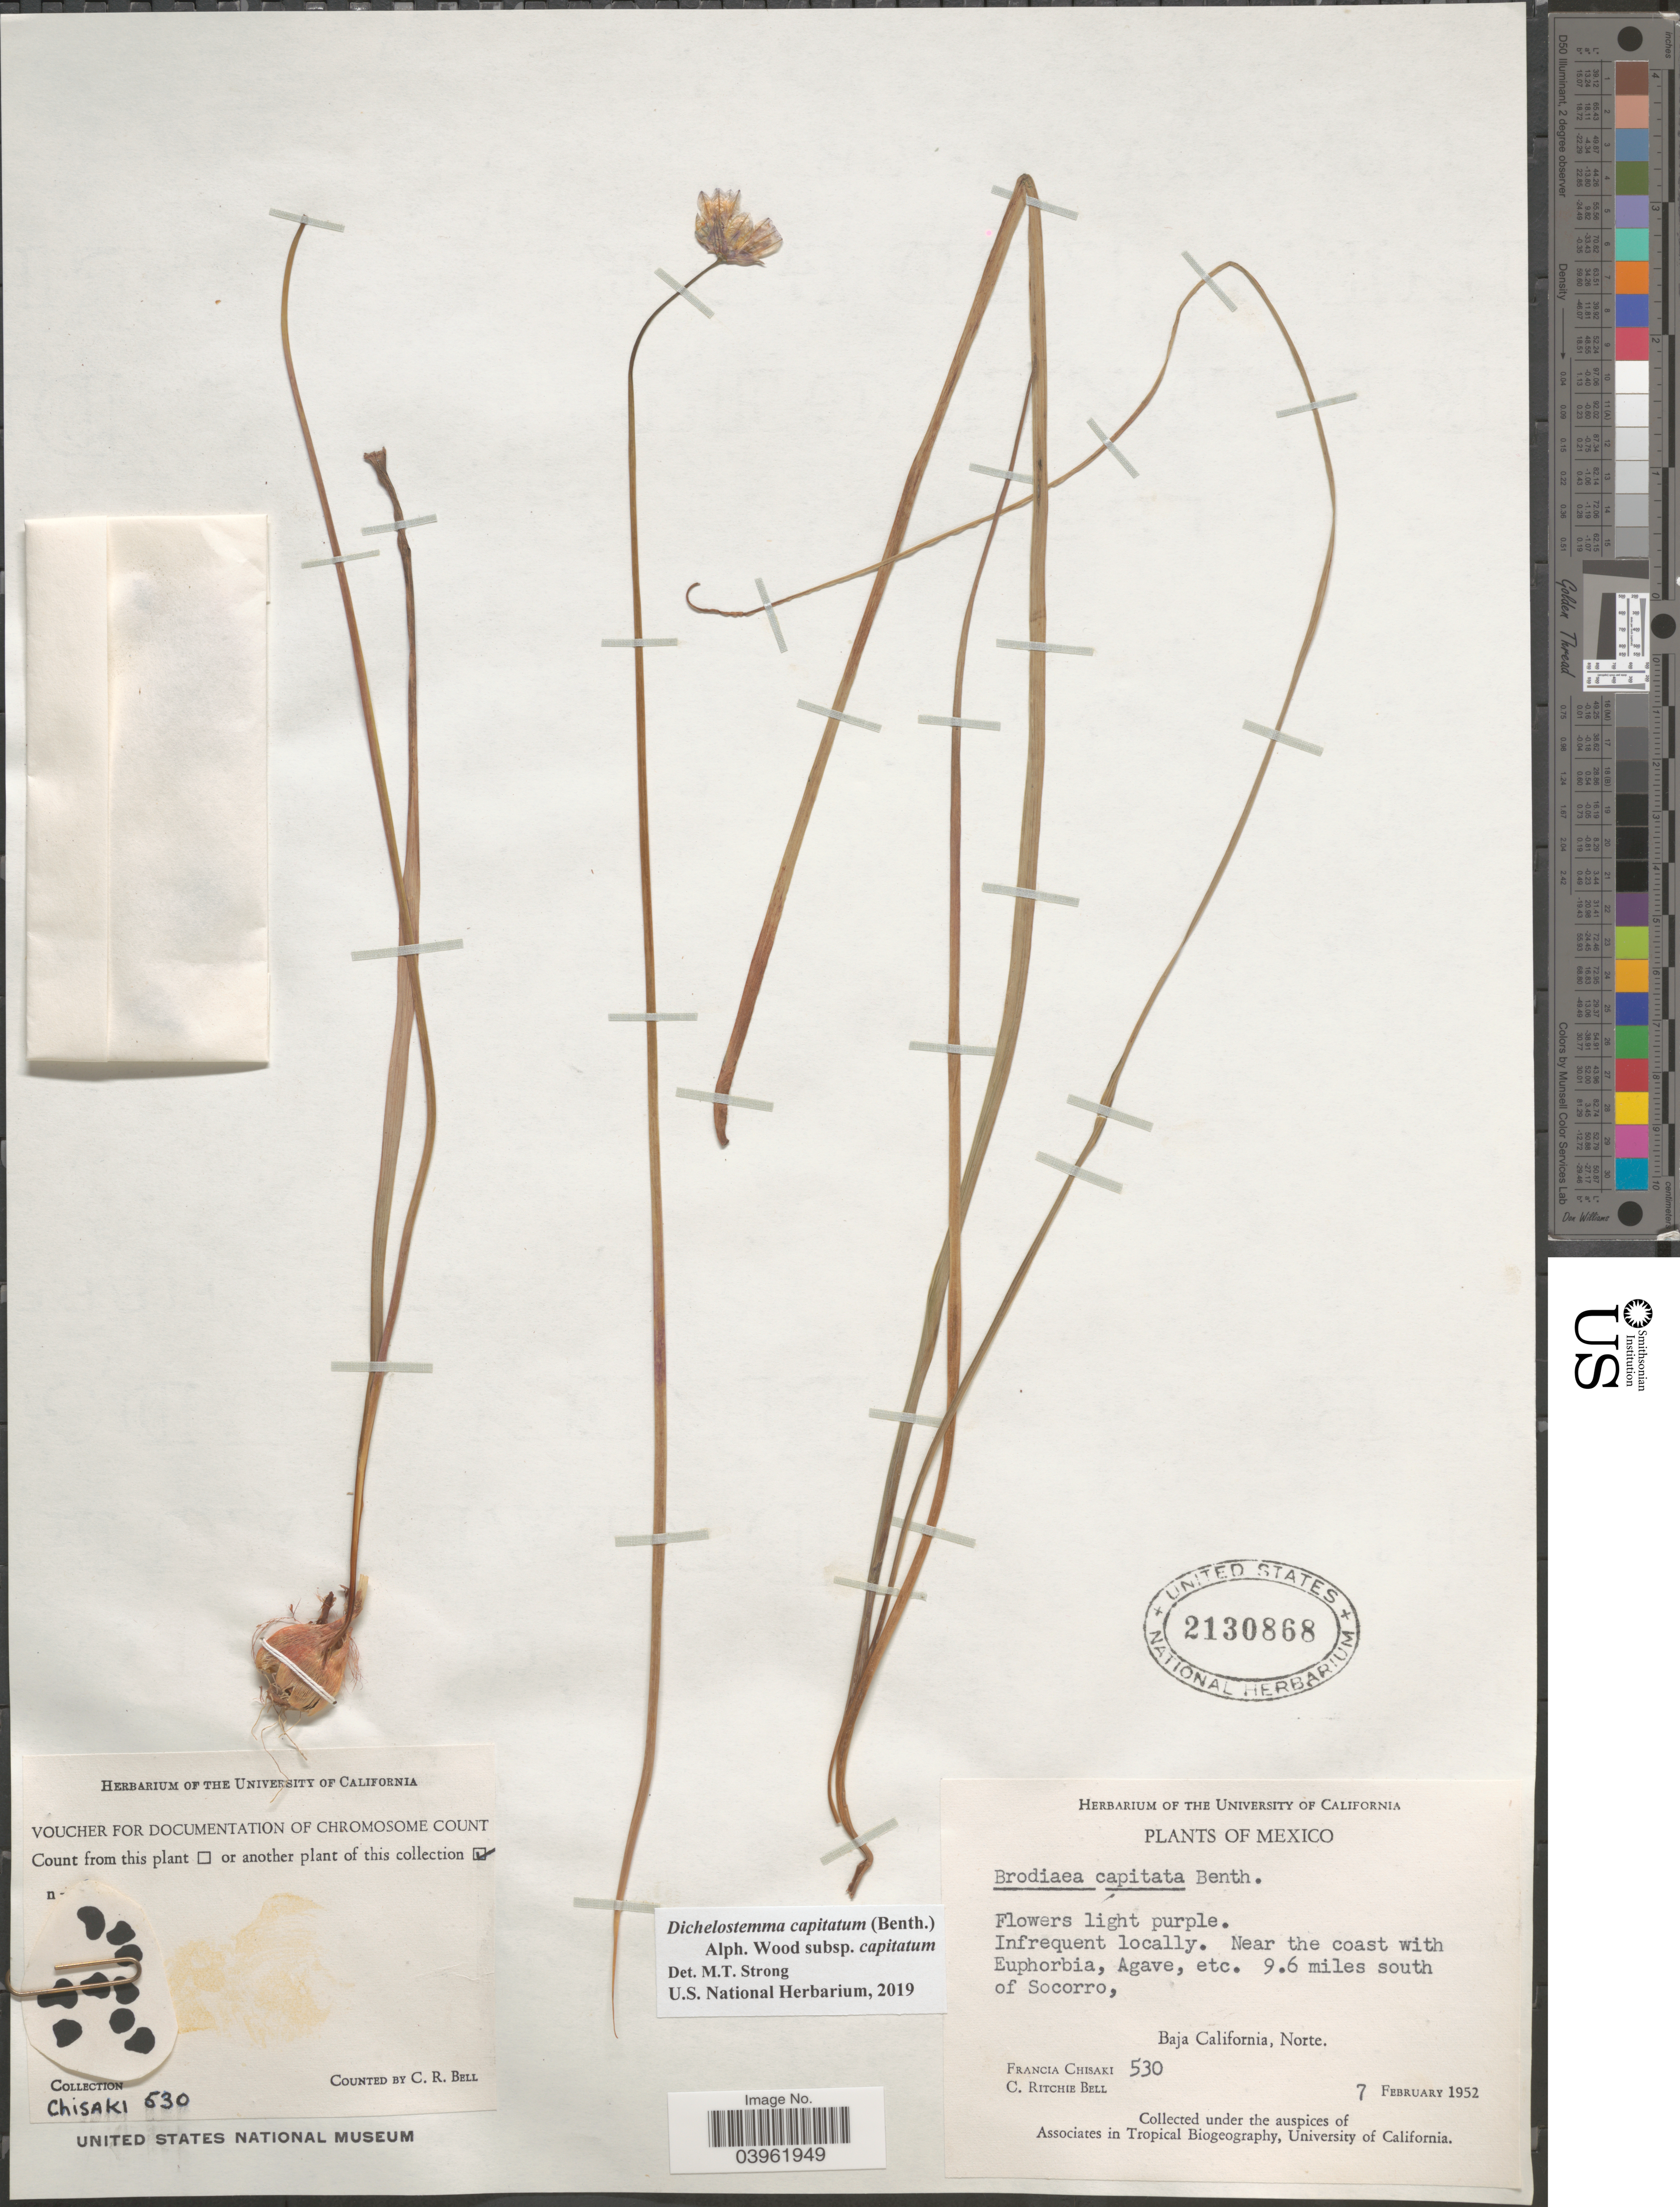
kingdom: Plantae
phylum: Tracheophyta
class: Liliopsida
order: Asparagales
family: Asparagaceae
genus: Dichelostemma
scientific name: Dichelostemma capitatum subsp. capitatum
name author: (Benth.) Alph. Wood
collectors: F. Chisaki & C. R. Bell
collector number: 530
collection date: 1952-02-07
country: Mexico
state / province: Baja California Norte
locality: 9.6 miles south of Socorro.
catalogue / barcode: US 2130868